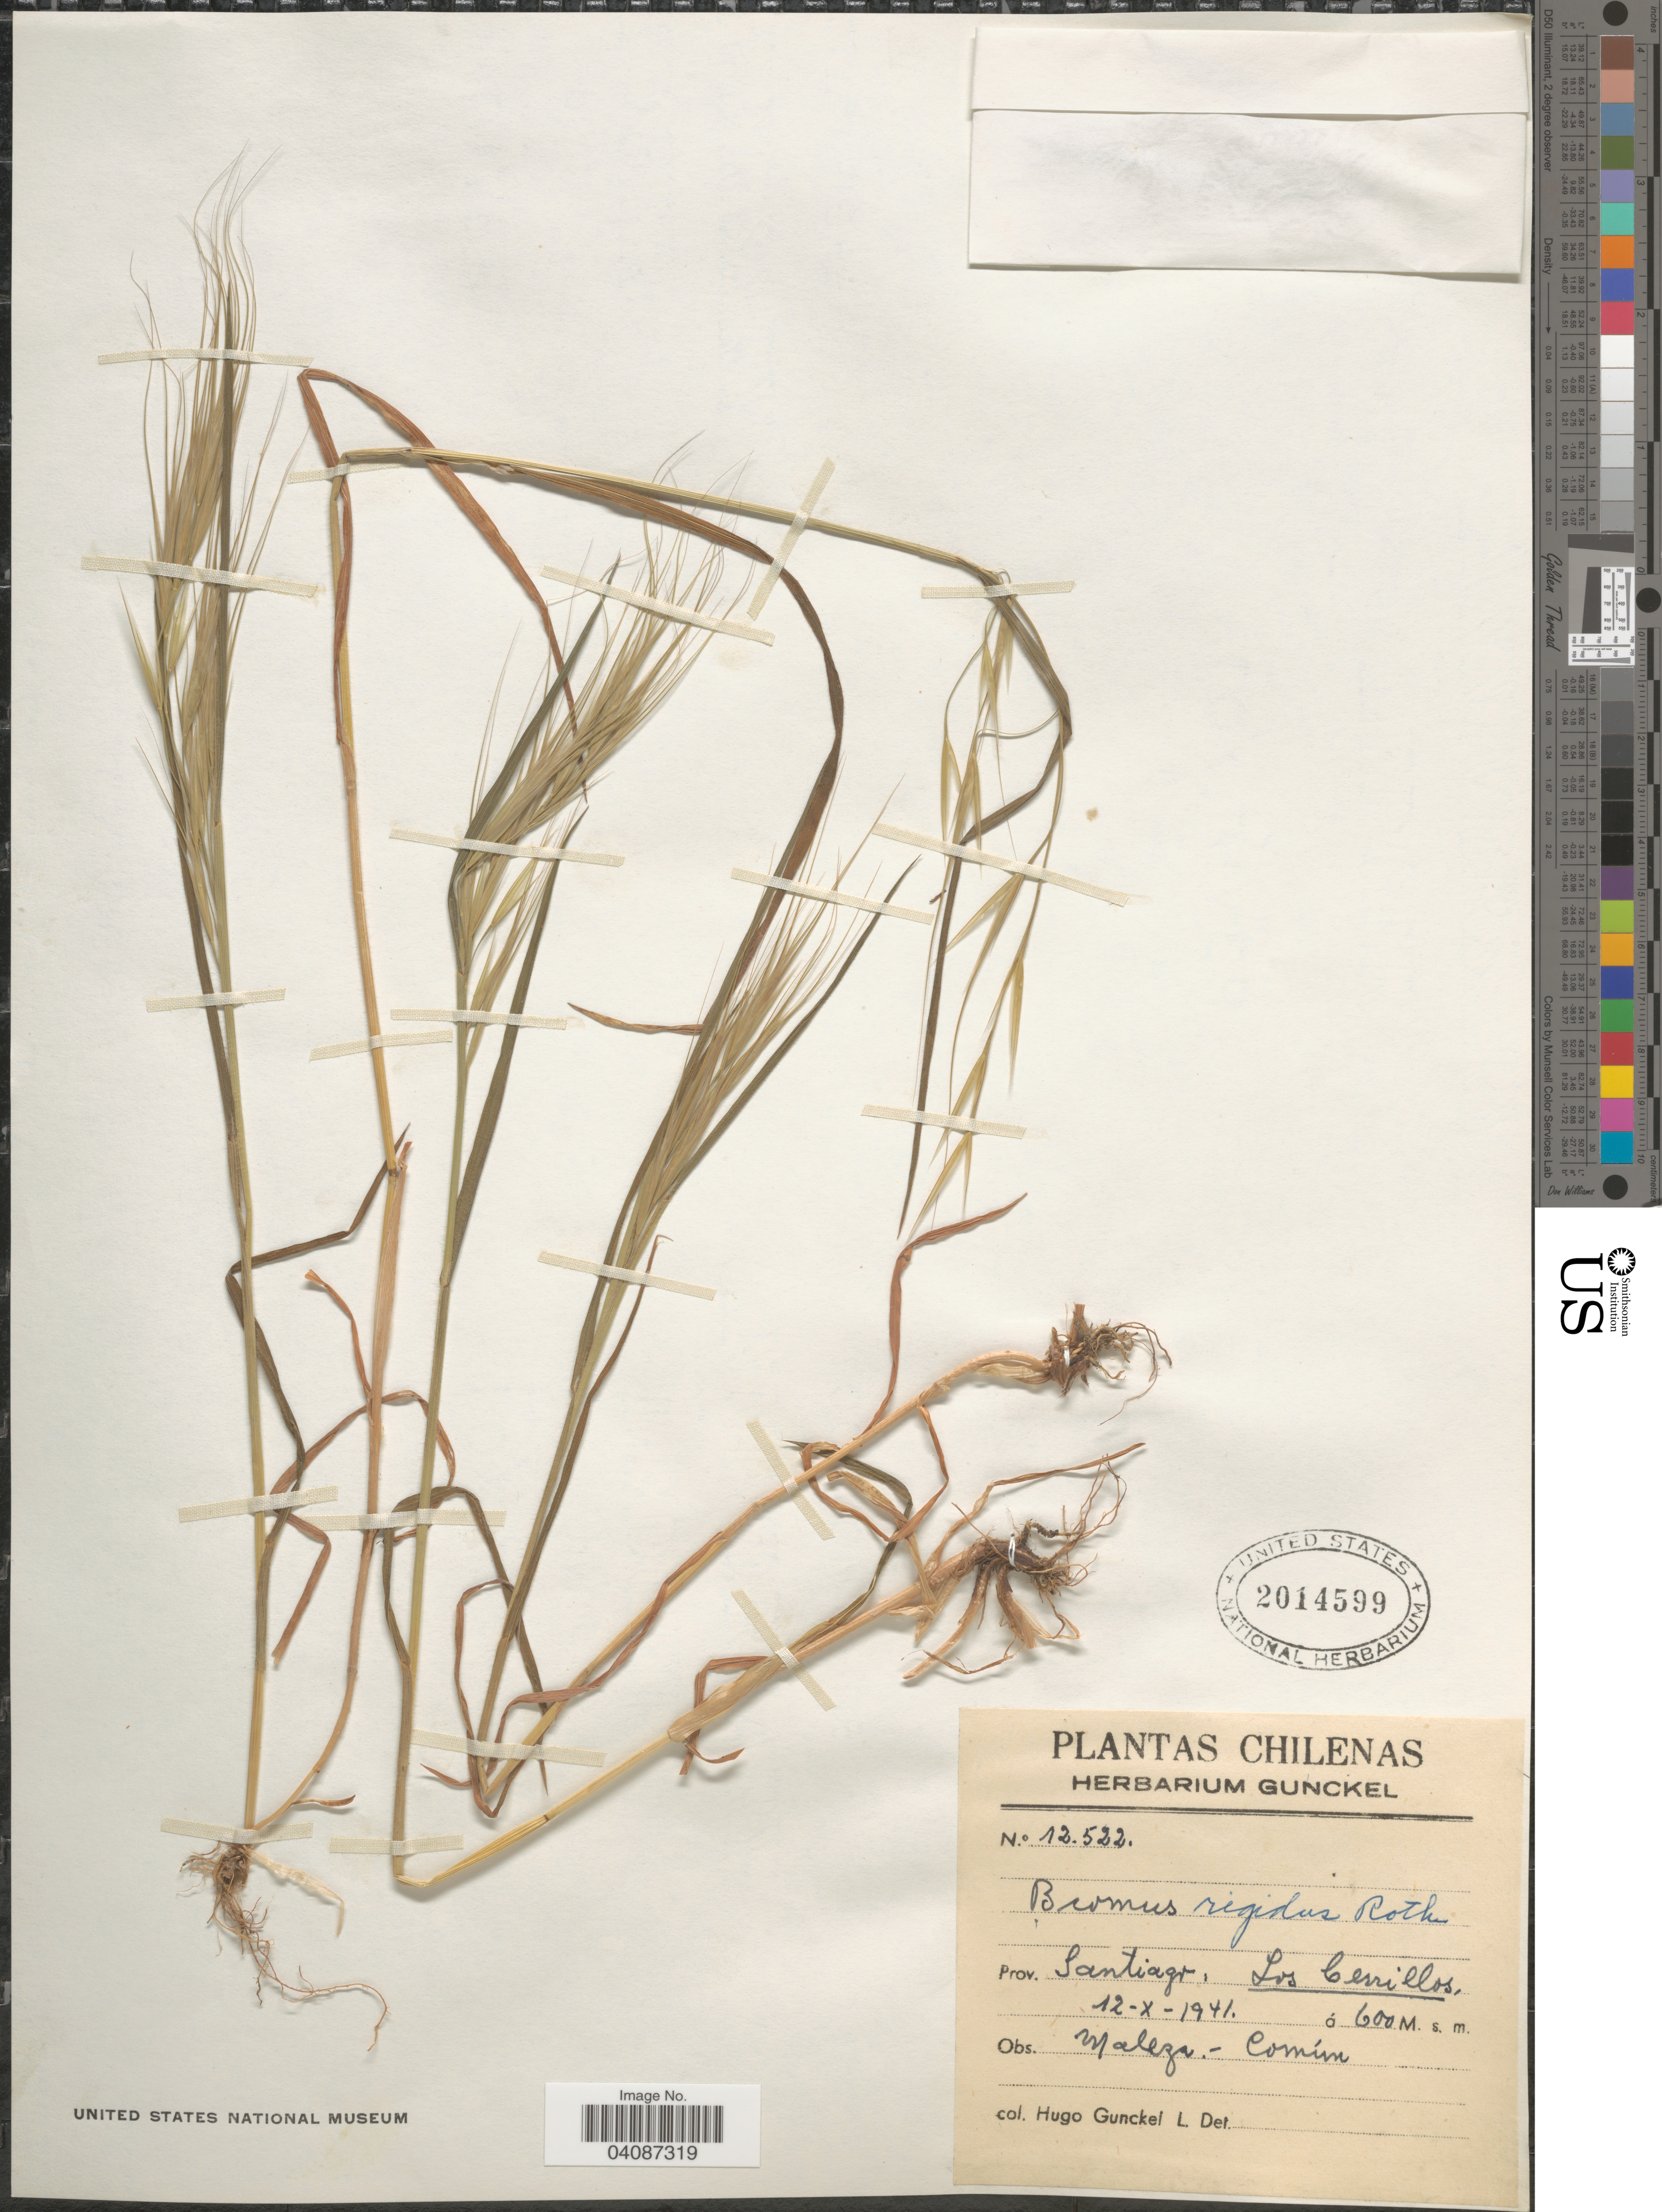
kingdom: Plantae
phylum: Tracheophyta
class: Liliopsida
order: Poales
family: Poaceae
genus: Bromus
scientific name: Bromus rigidus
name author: Roth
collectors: H. Gunckel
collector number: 12522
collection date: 1941-10-12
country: Chile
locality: Prov. Santiago, Los Cerrillos.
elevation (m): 600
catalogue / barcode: US 2014599